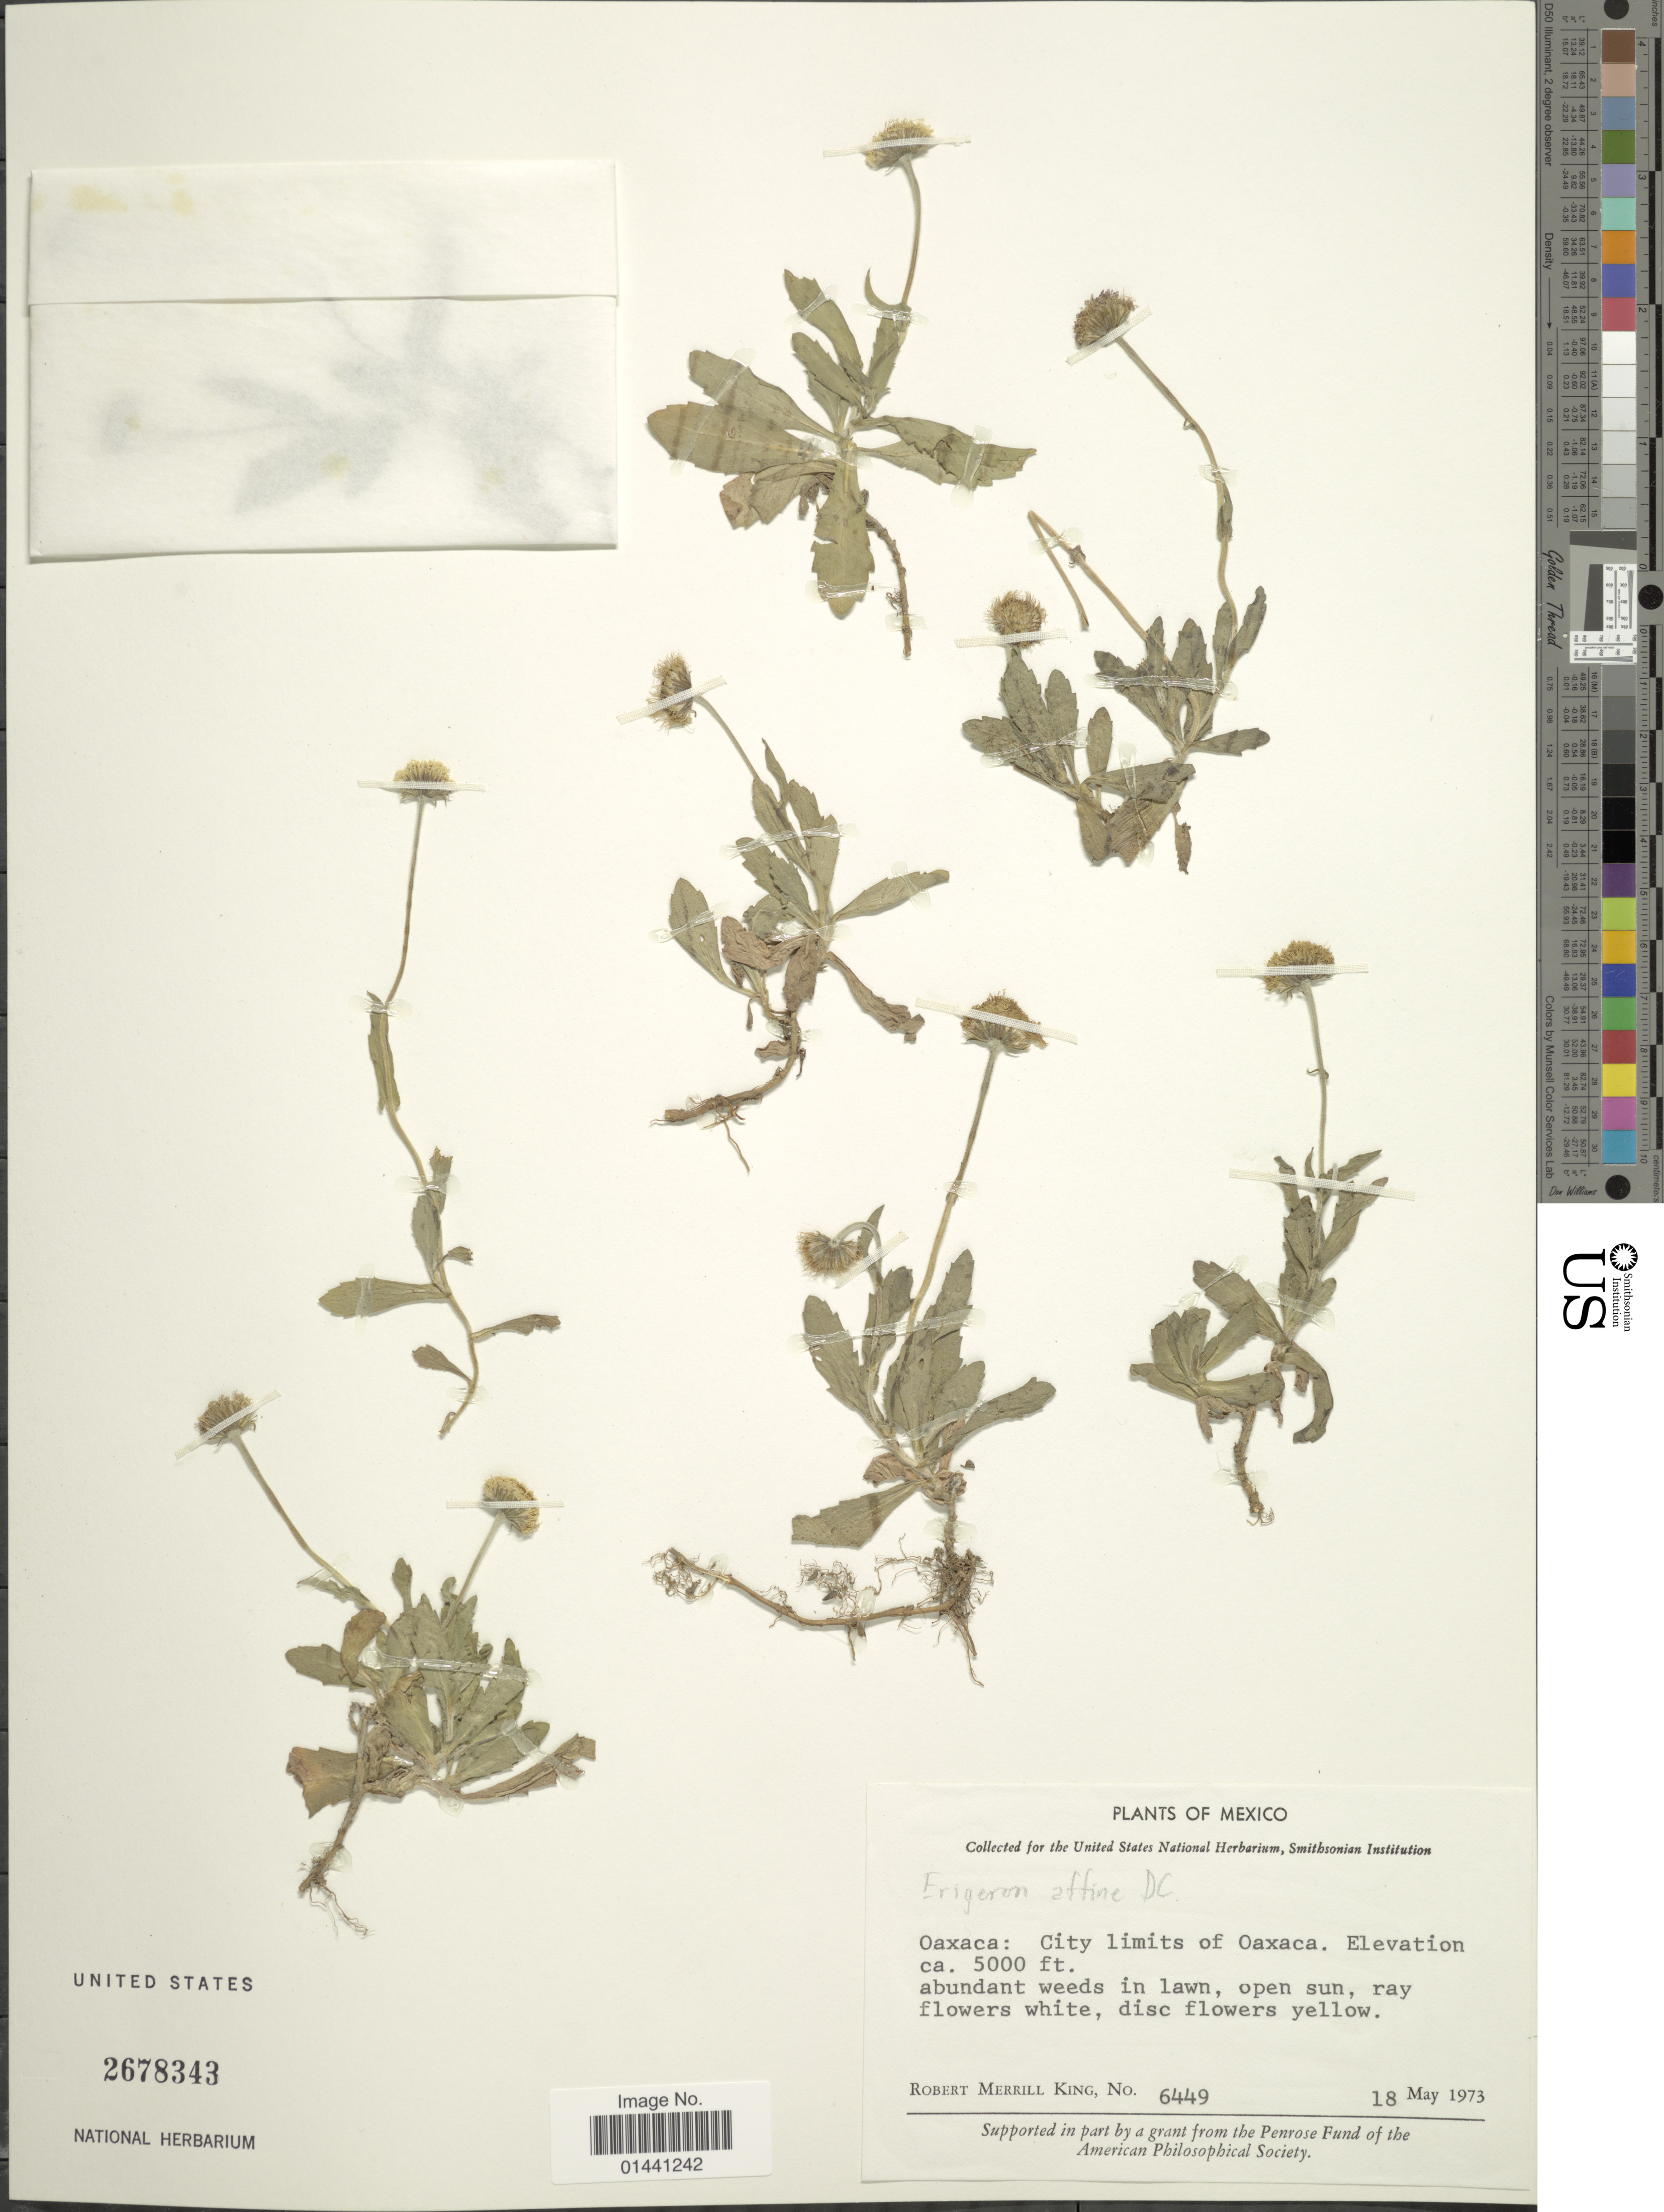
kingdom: Plantae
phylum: Tracheophyta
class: Magnoliopsida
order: Asterales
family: Asteraceae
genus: Erigeron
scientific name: Erigeron affinis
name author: V.M. Badillo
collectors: R. M. King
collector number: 6449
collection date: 1973-05-18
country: Mexico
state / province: Oaxaca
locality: City limits of Oaxaca, abundant weeds in lawn, open sun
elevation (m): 1524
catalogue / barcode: US 2678343